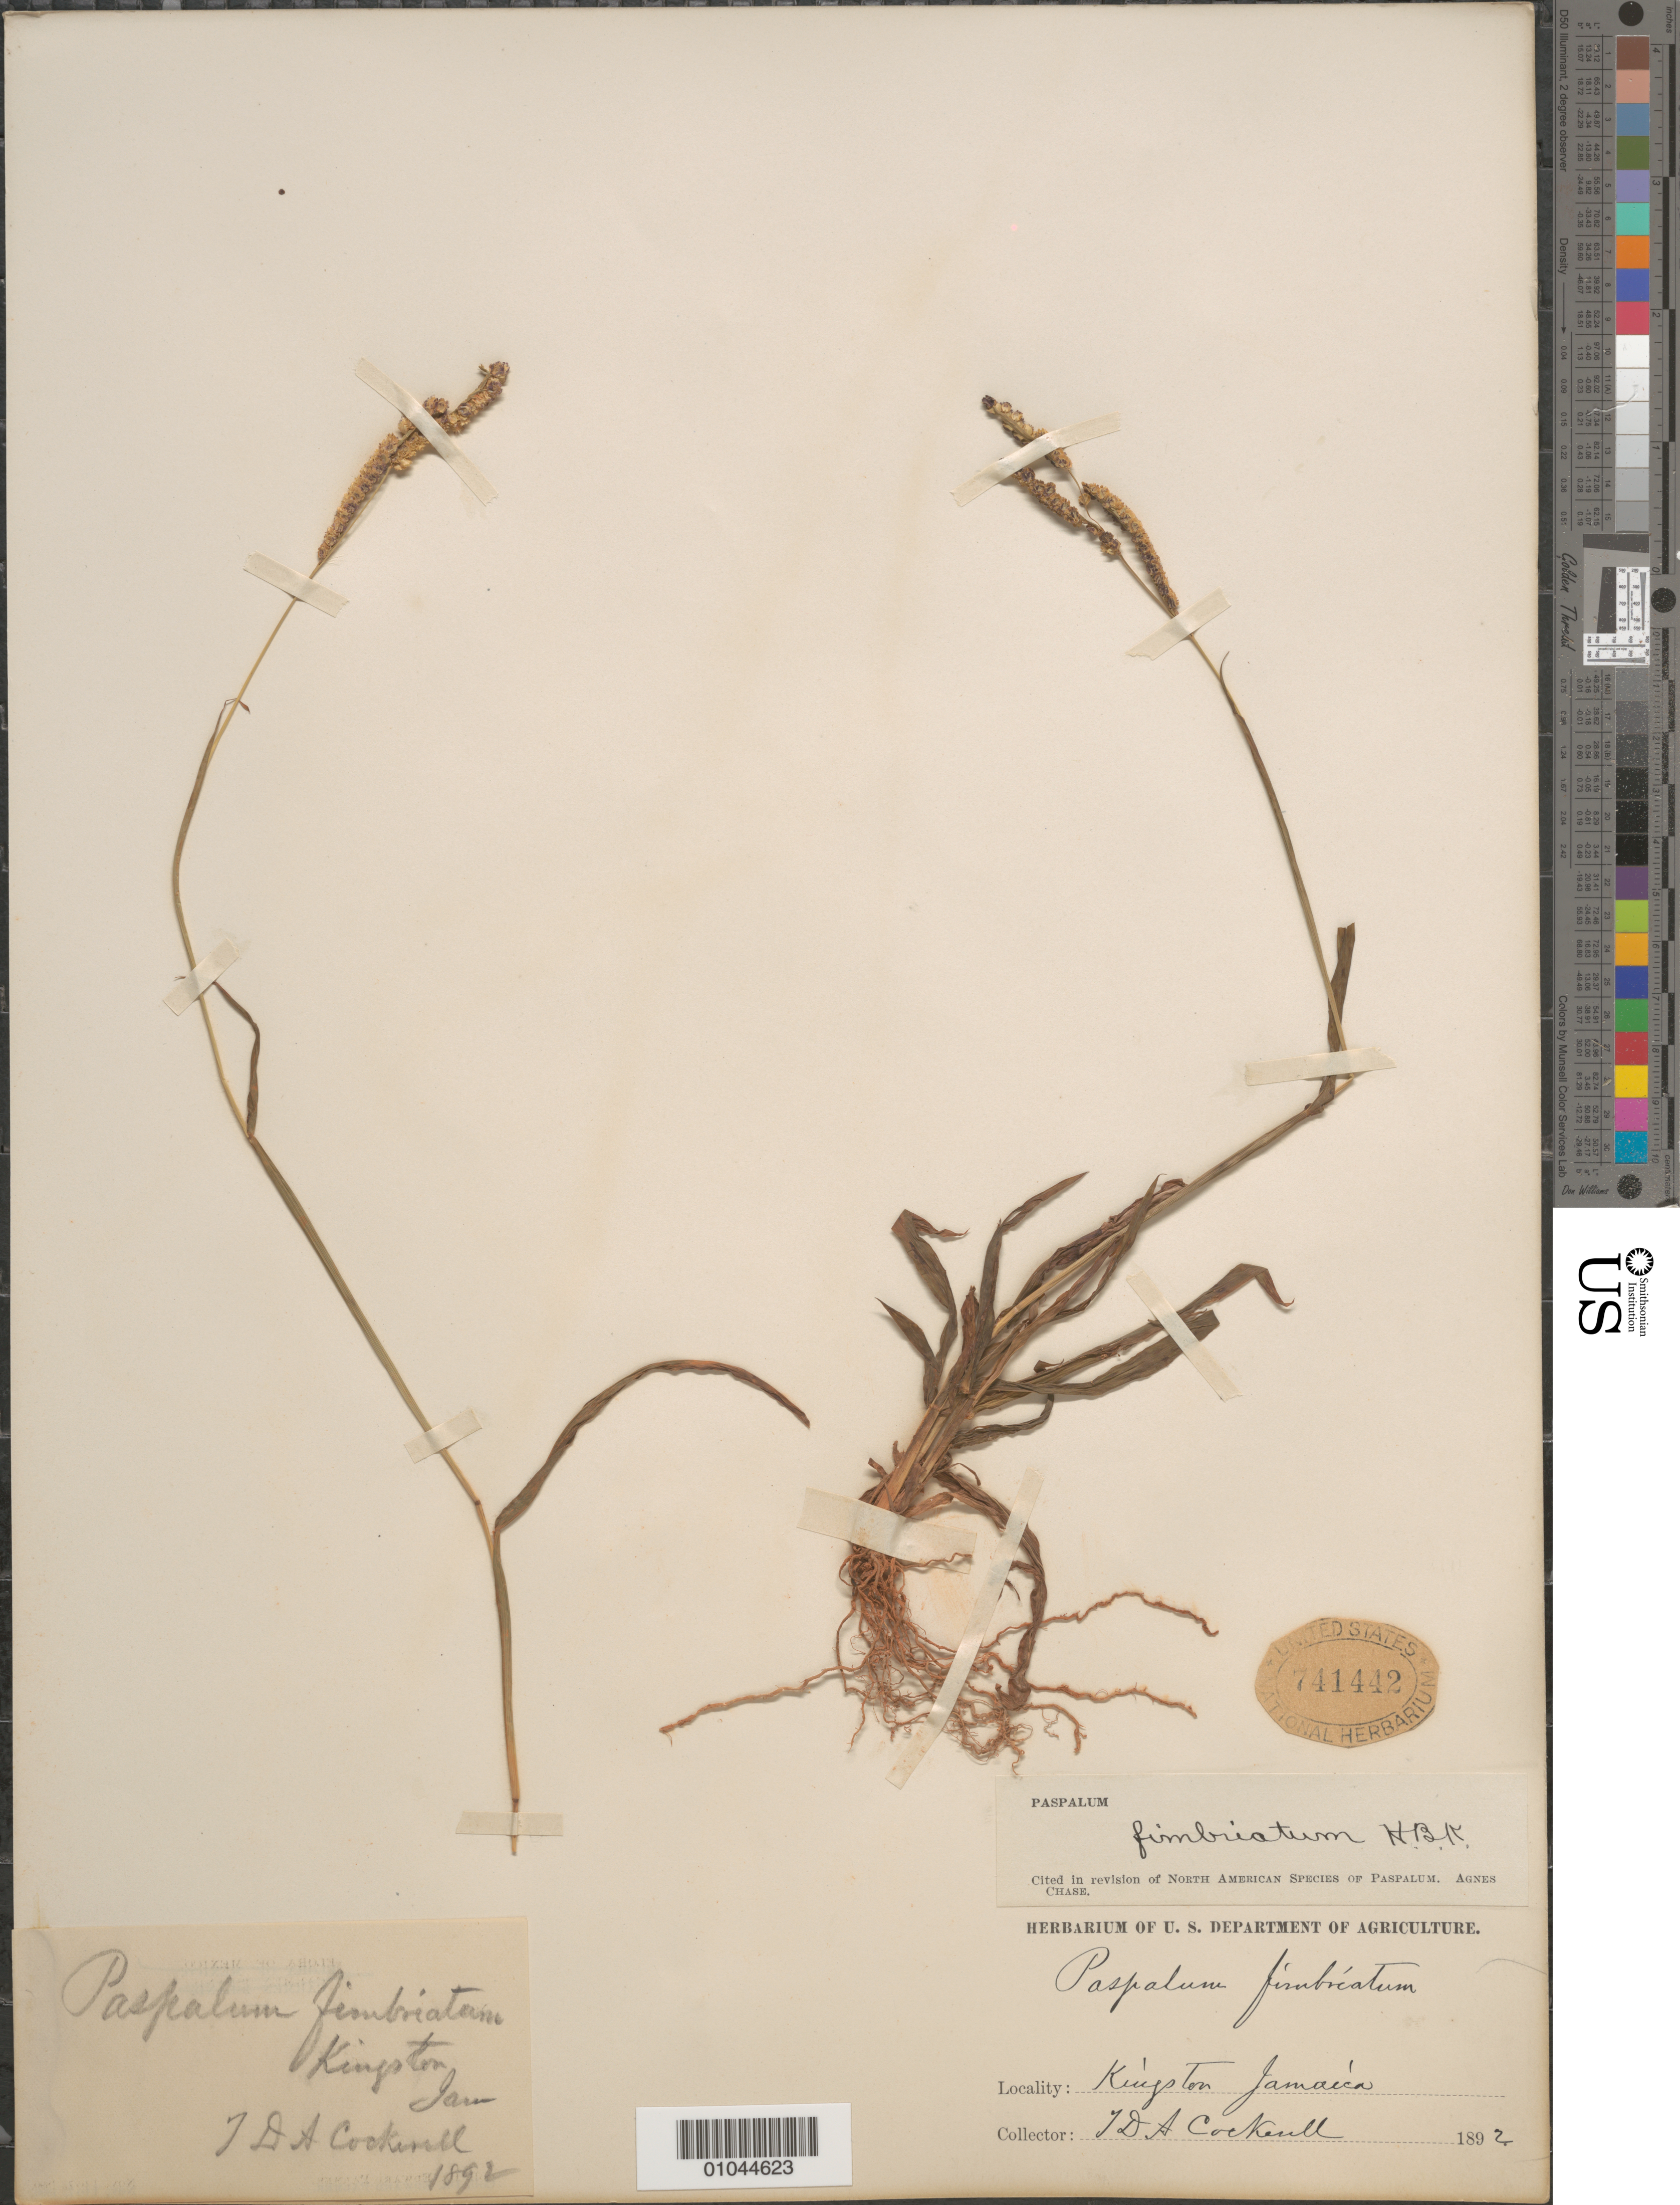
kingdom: Plantae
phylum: Tracheophyta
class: Liliopsida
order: Poales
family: Poaceae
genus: Paspalum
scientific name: Paspalum fimbriatum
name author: Kunth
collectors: T. Cockerell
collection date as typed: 1892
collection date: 1892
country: Jamaica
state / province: Kingston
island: Jamaica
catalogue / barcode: US 741442